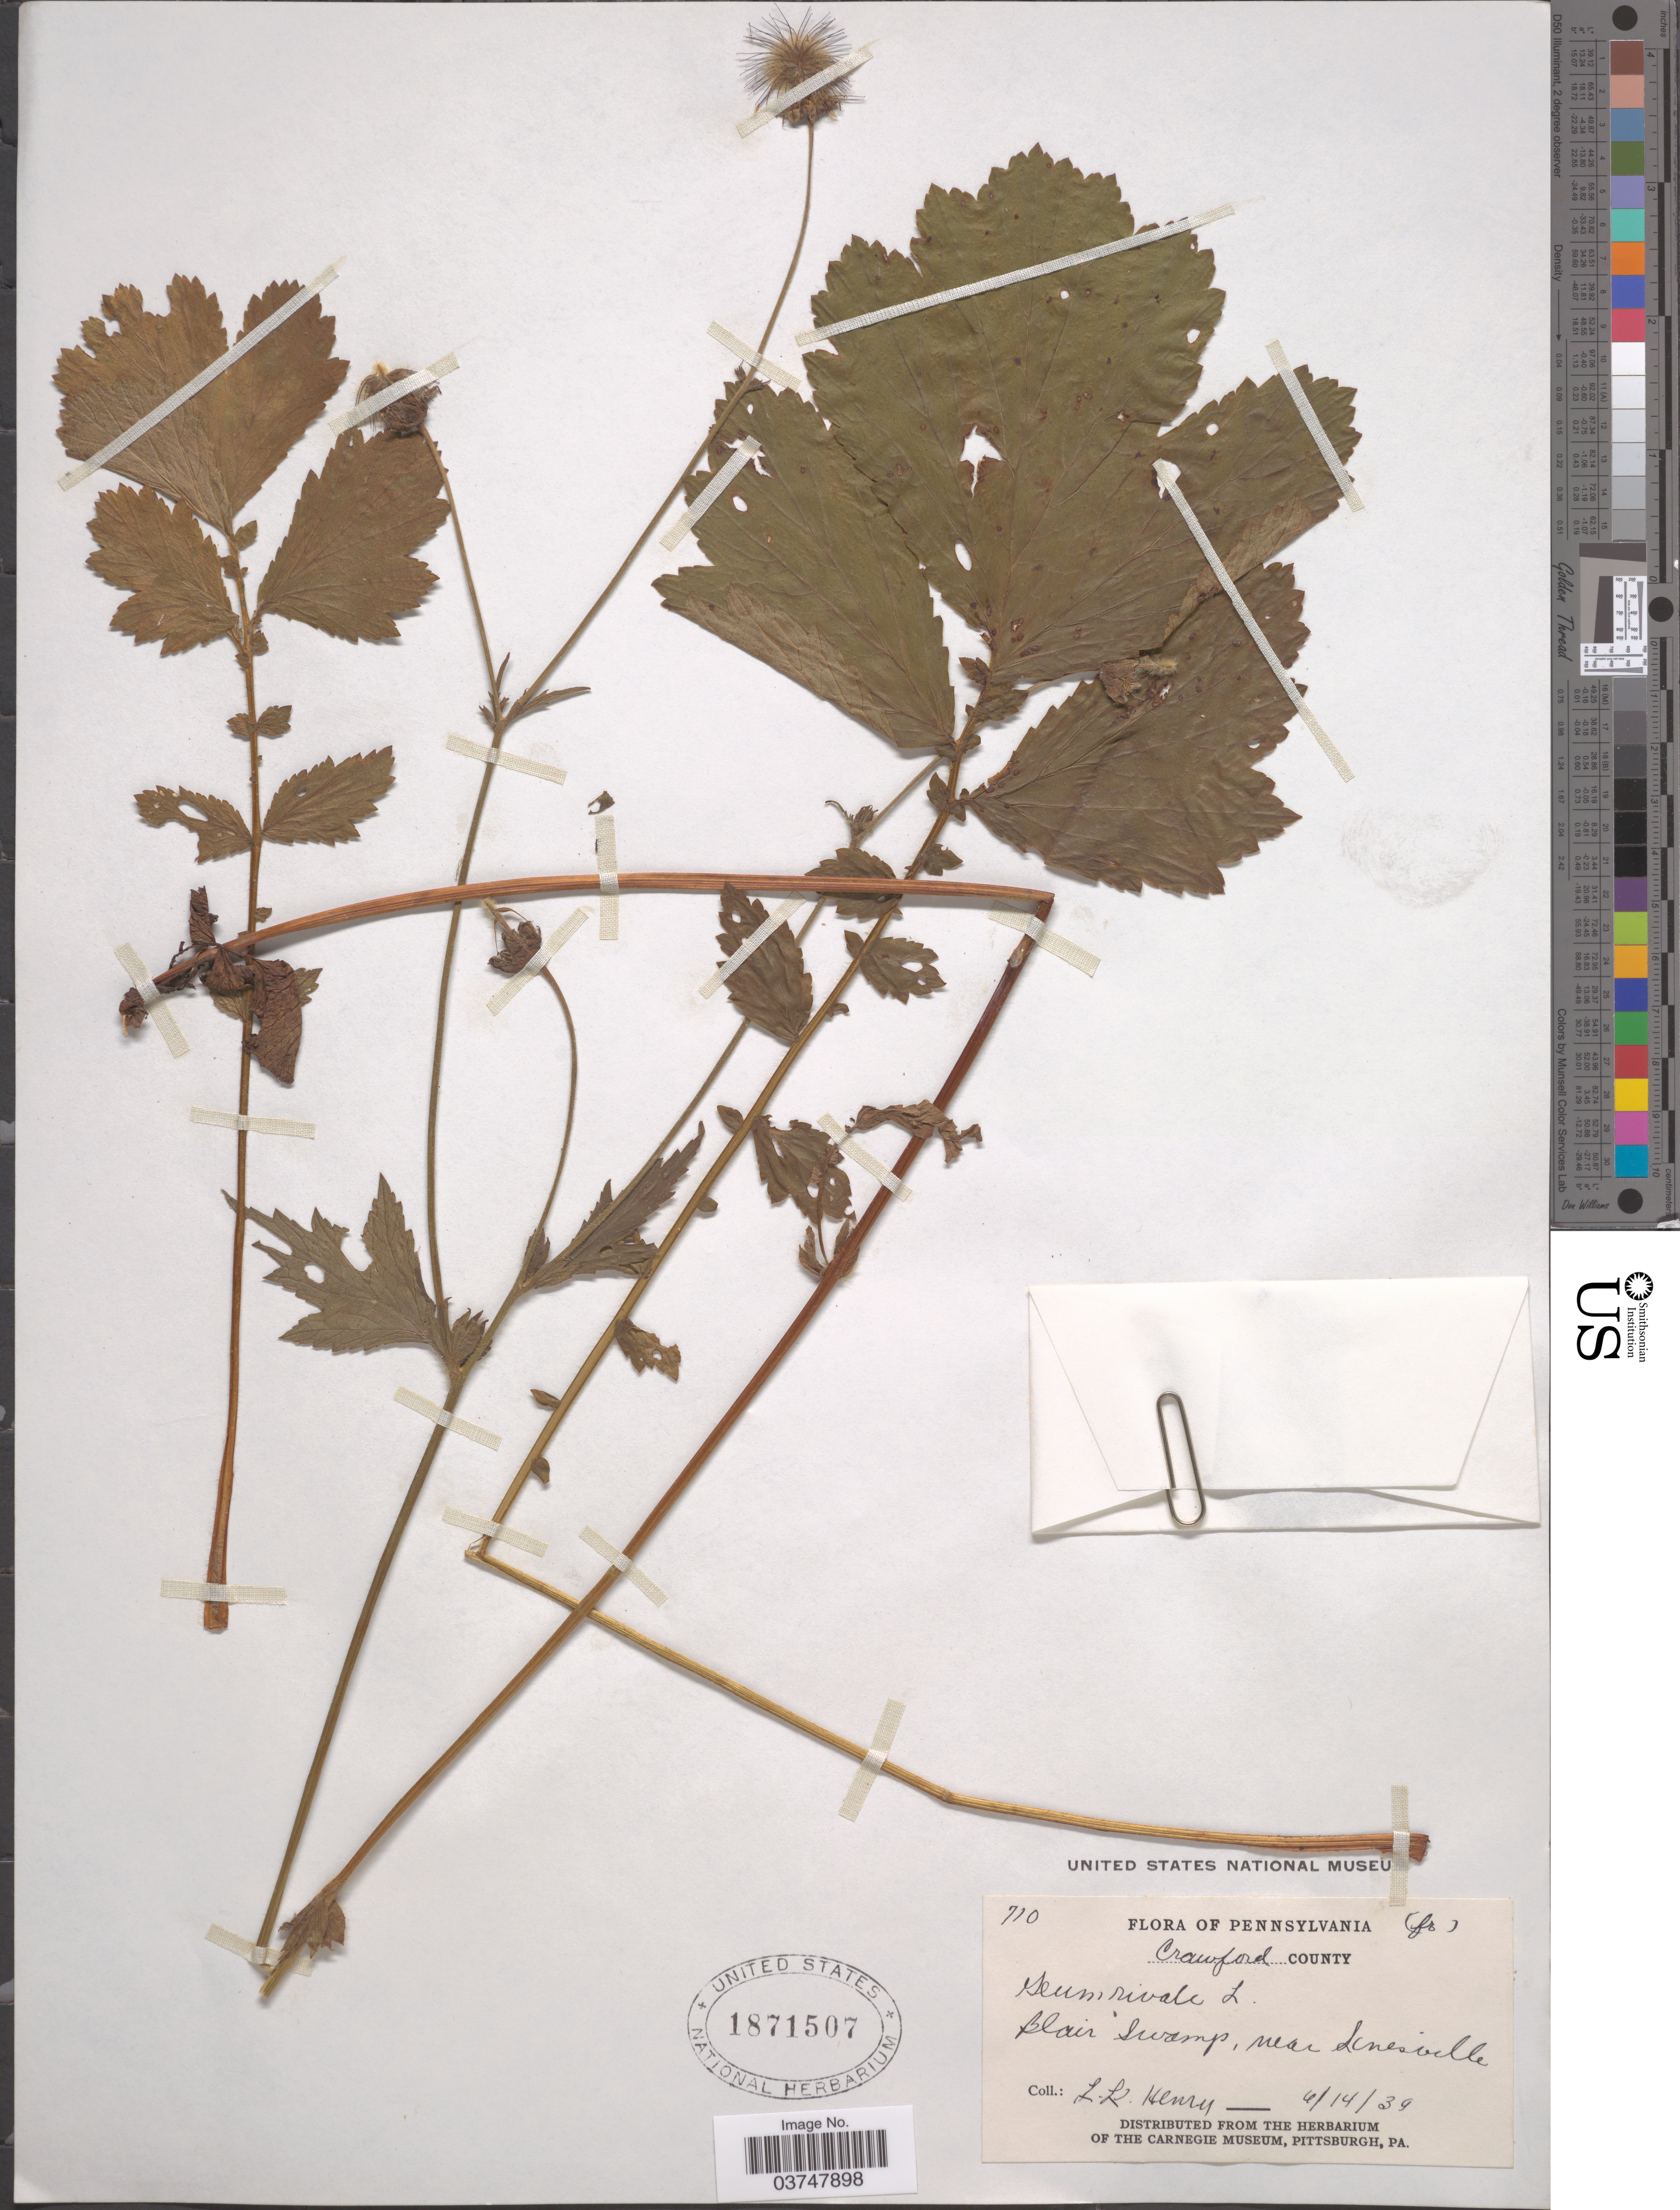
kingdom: Plantae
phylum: Tracheophyta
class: Magnoliopsida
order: Rosales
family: Rosaceae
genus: Geum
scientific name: Geum rivale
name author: L.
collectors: L. K. Henry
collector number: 710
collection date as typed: Transcribed d/m/y: 14/6/39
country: United States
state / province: Pennsylvania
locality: Crawford County. Blair Swamp, near Linesville.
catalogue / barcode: US 1871507